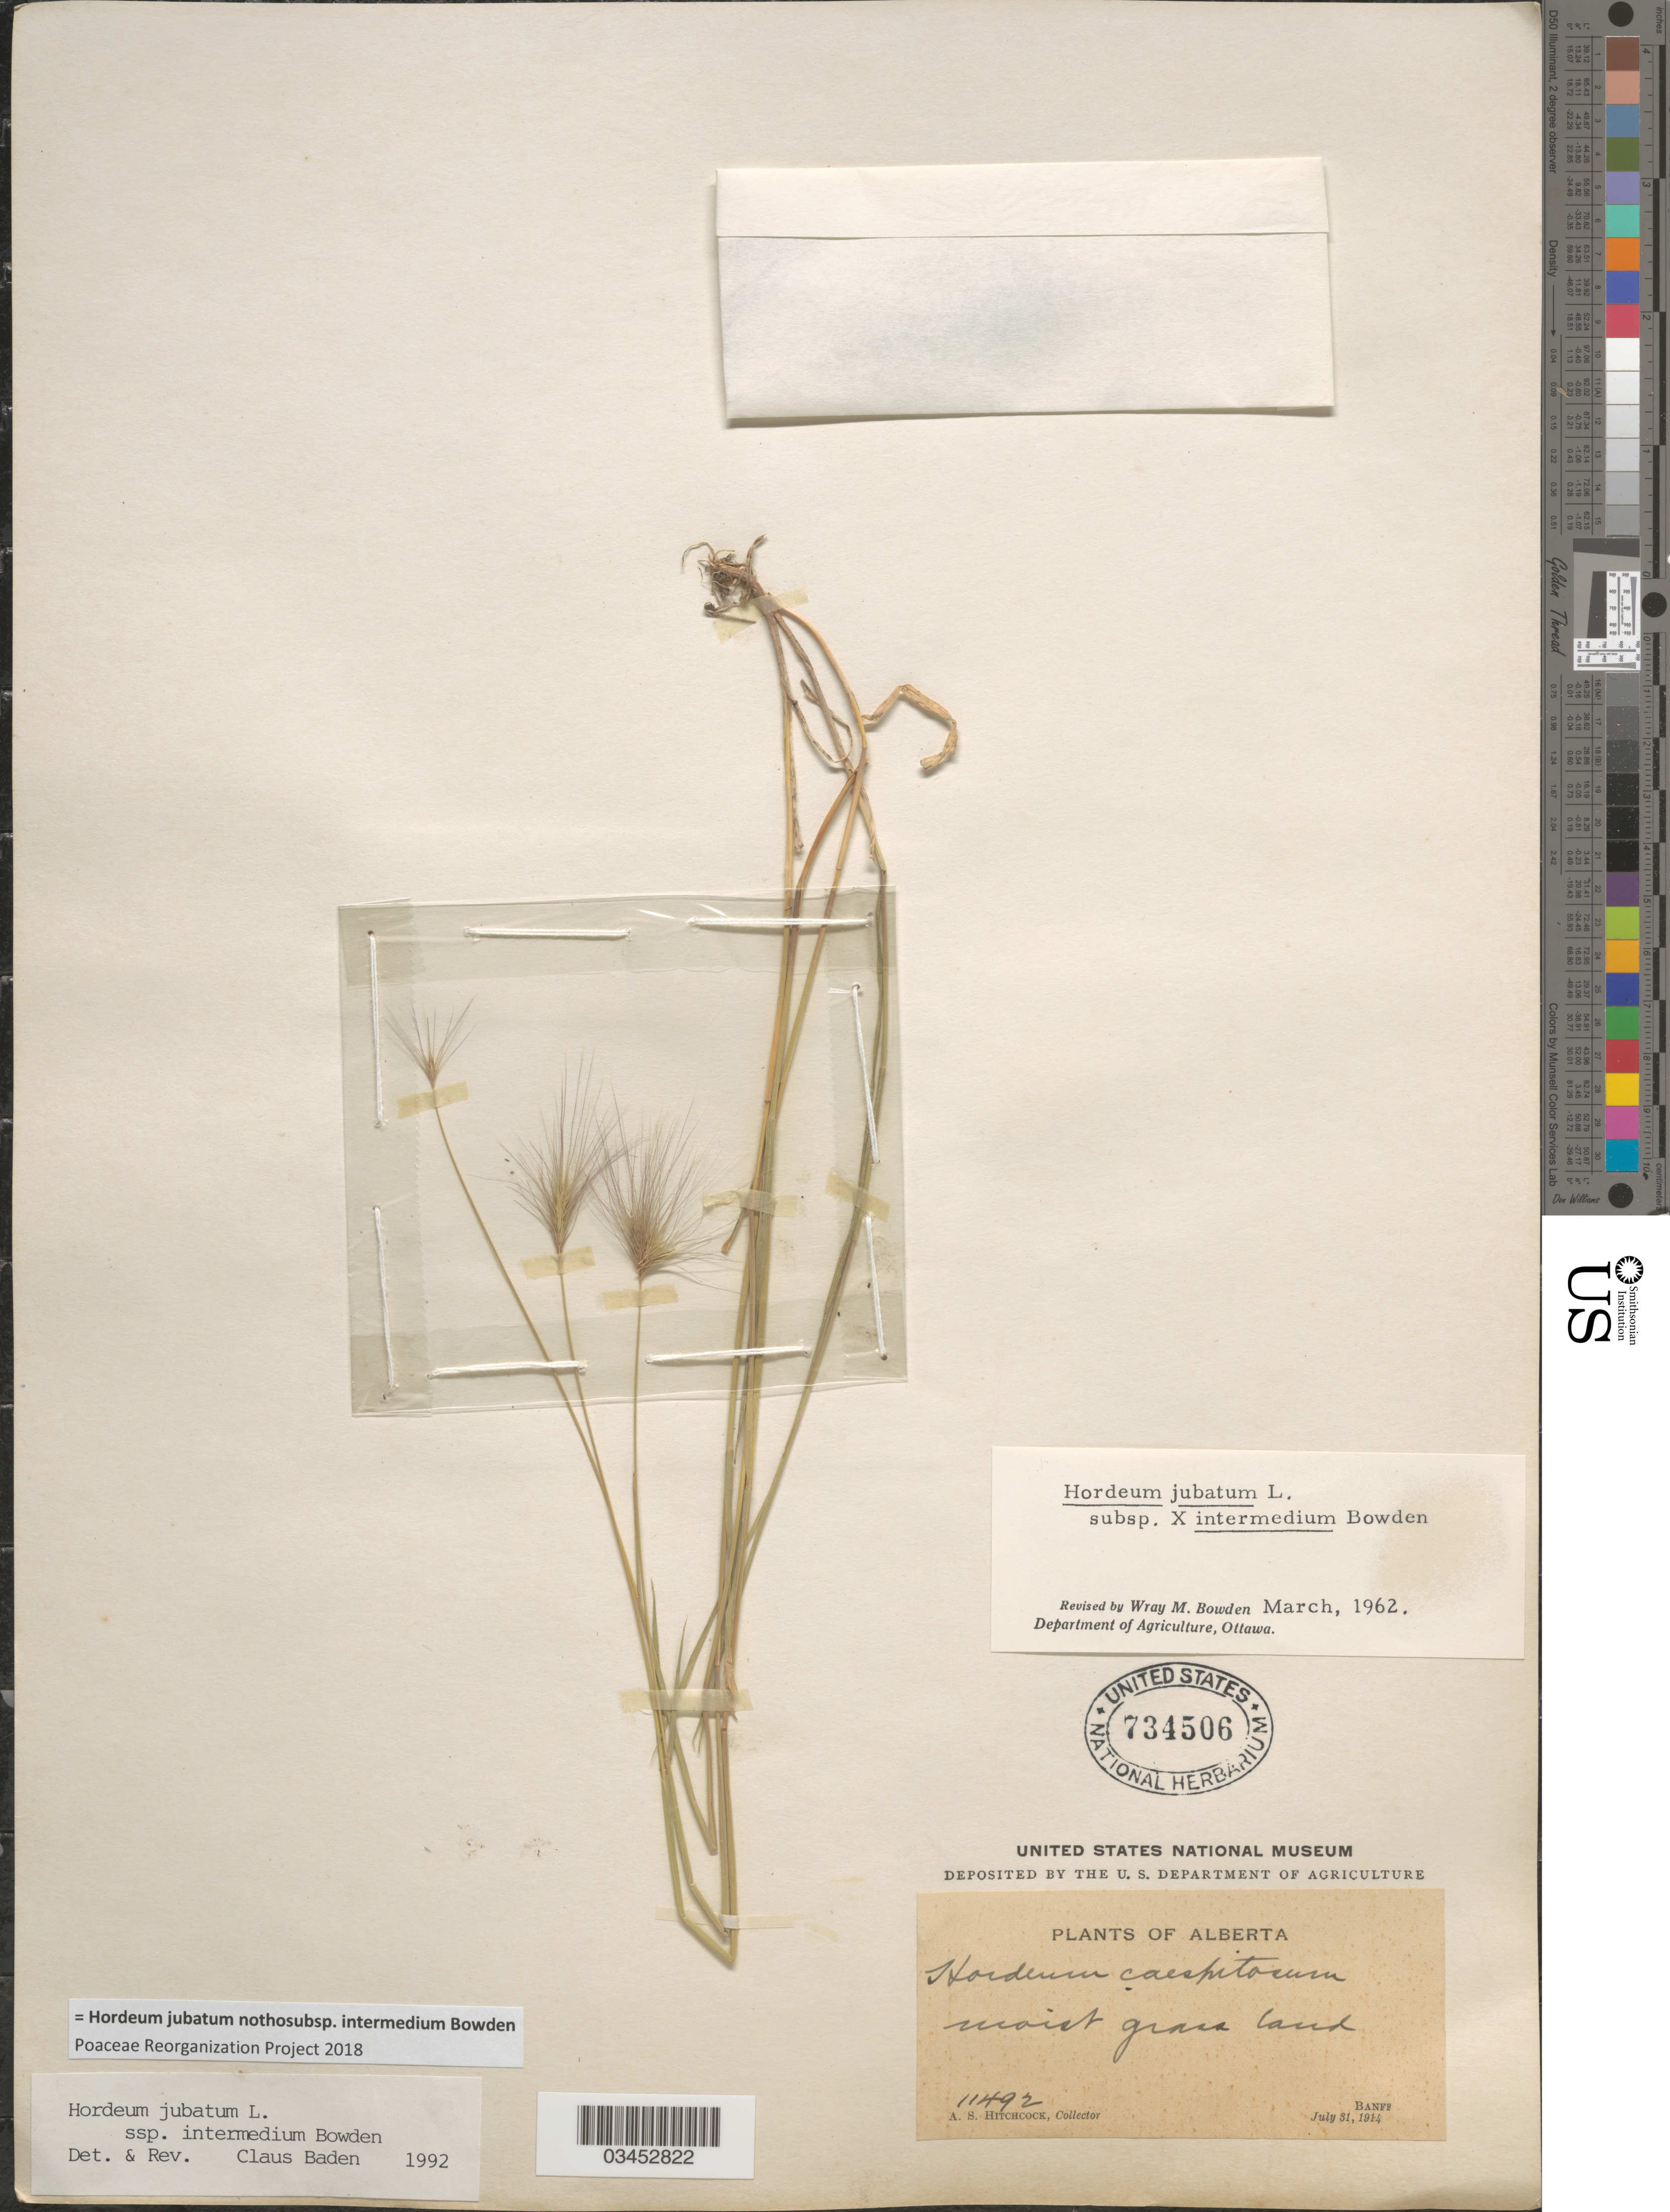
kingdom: Plantae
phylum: Tracheophyta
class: Liliopsida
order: Poales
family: Poaceae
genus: Hordeum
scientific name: Hordeum jubatum nothosubsp. intermedium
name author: Bowden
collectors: A. S. Hitchcock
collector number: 11492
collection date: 1914-07-31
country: Canada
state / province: Alberta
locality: Banff.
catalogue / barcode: US 734506